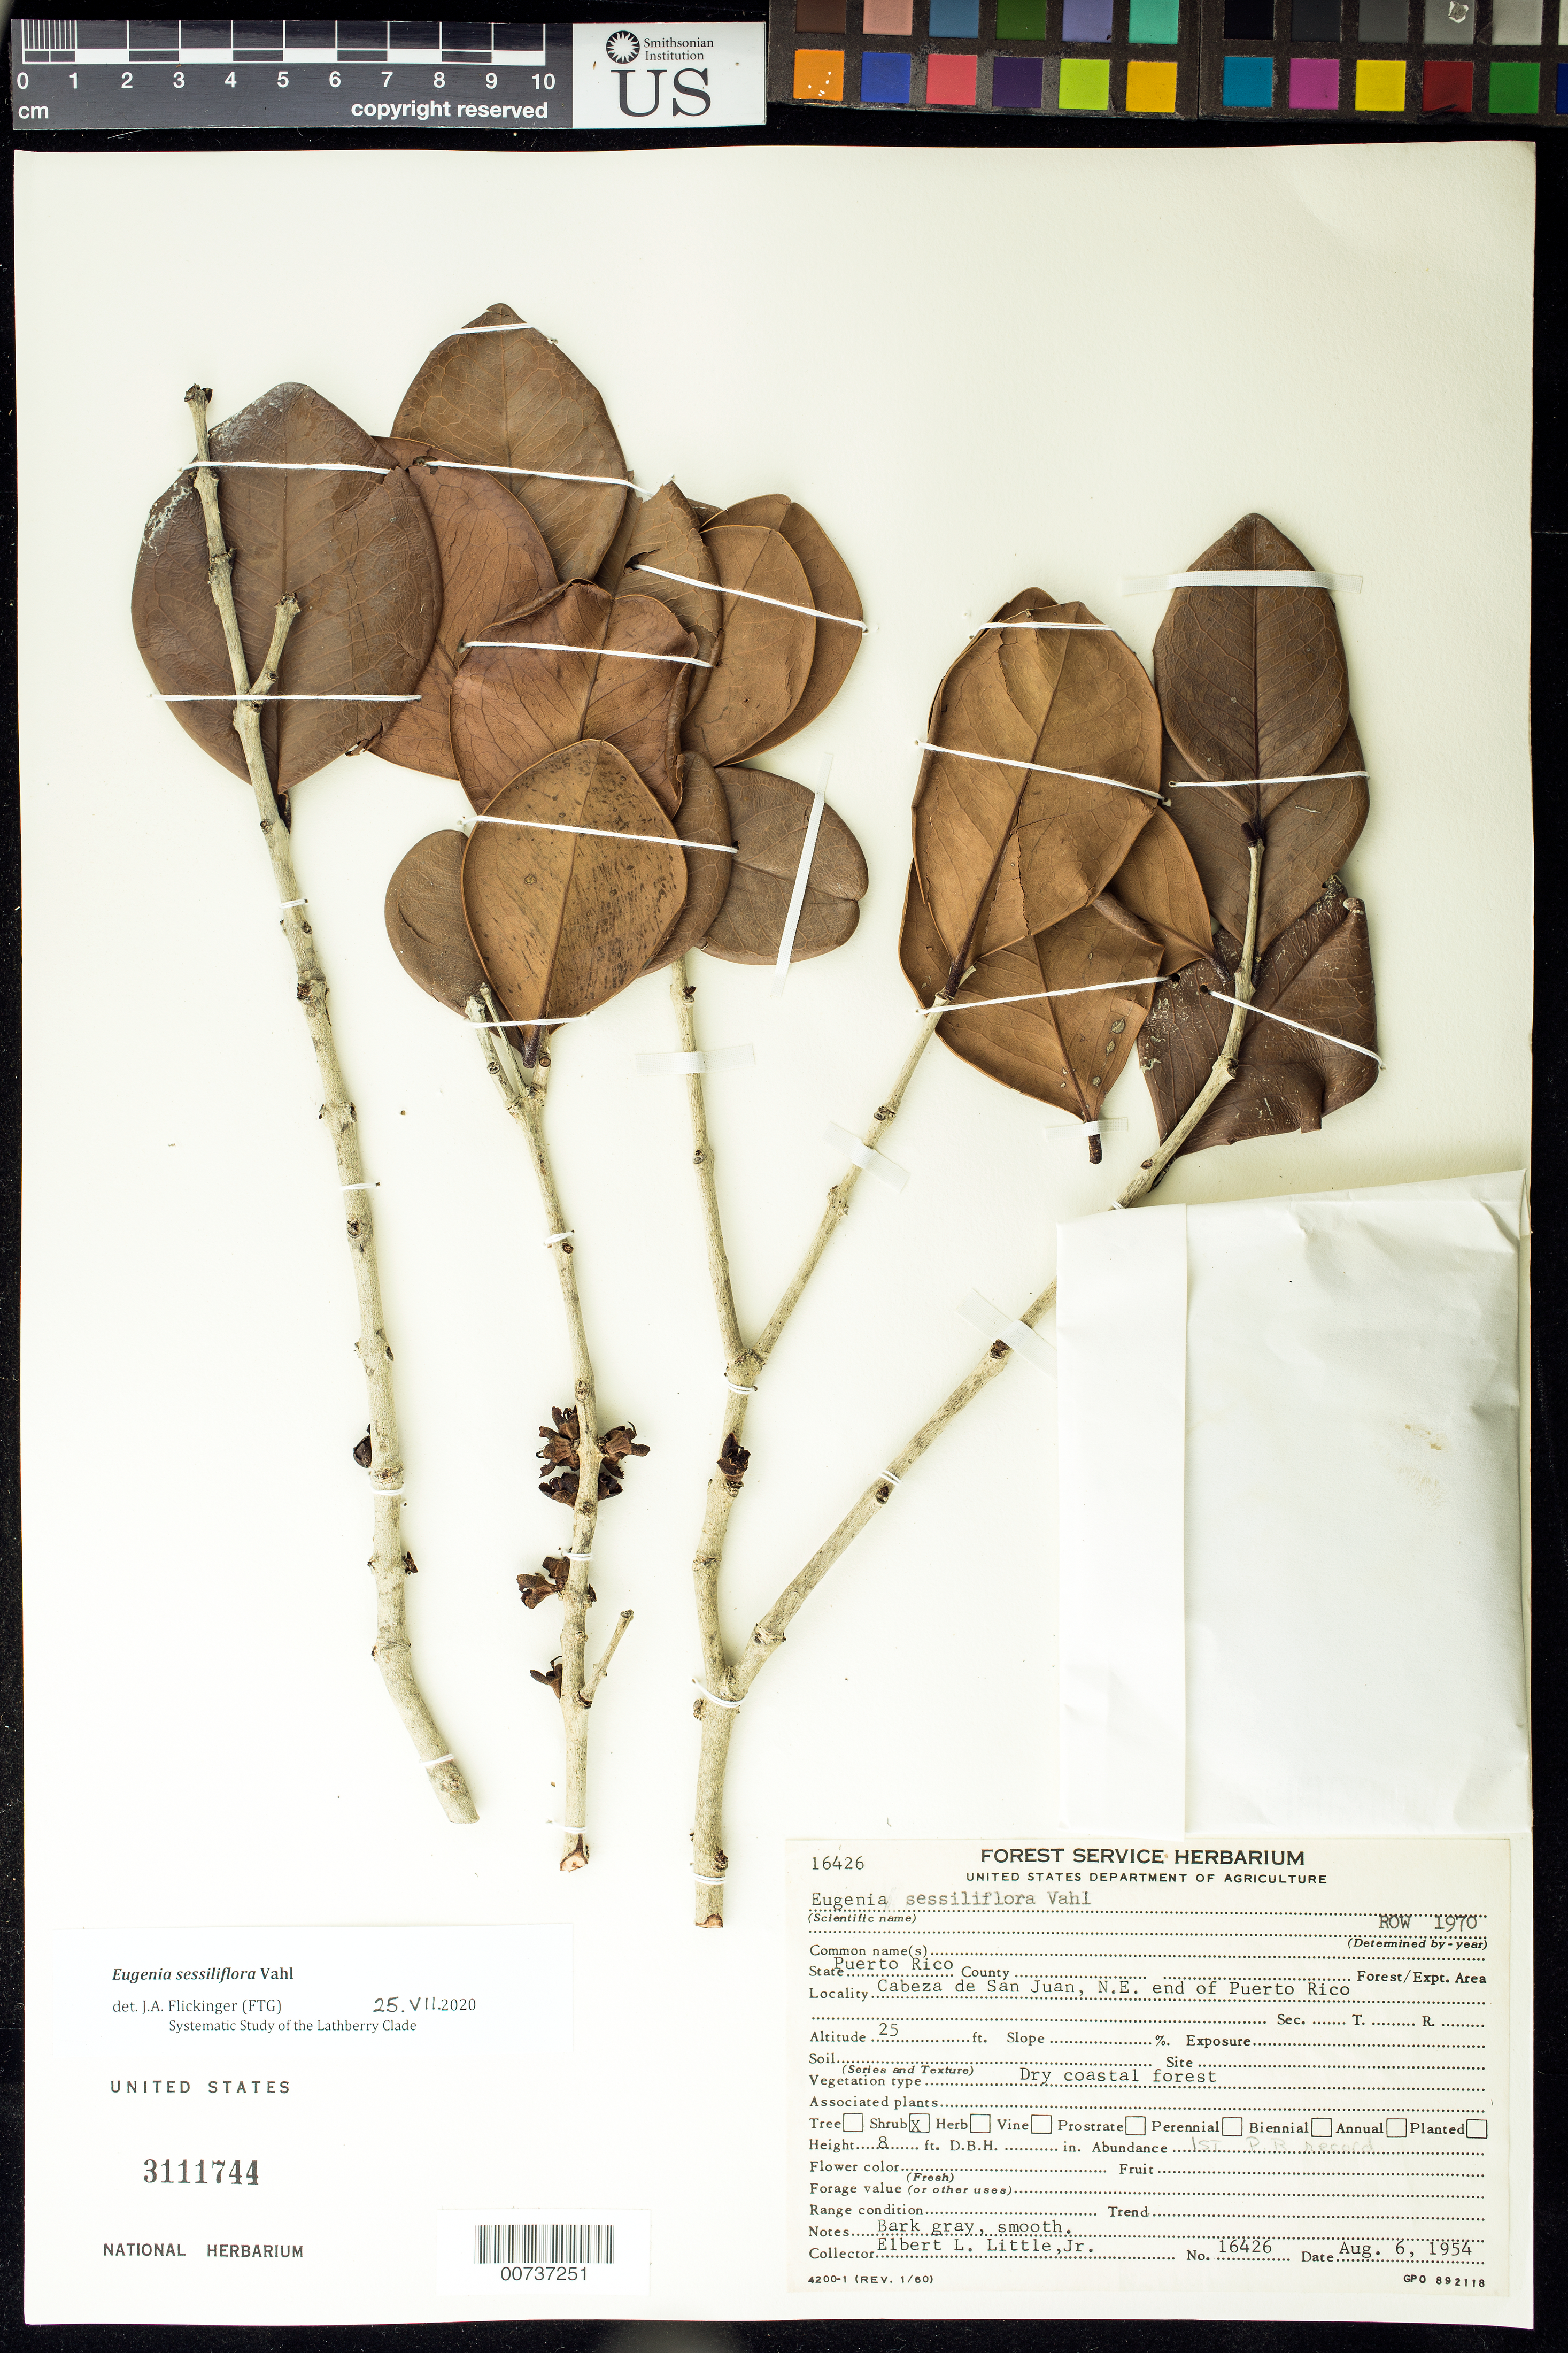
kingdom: Plantae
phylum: Tracheophyta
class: Magnoliopsida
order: Myrtales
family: Myrtaceae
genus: Eugenia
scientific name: Eugenia sessiliflora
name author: Vahl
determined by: Woodbury, R. O.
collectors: E. L. Little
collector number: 16426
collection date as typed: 06 Aug 1954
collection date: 1954-08-06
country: Puerto Rico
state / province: San Juan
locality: Cabeza de San Juan, NE end of Puerto Rico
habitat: Dry coastal forest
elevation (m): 8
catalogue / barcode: US 3111744